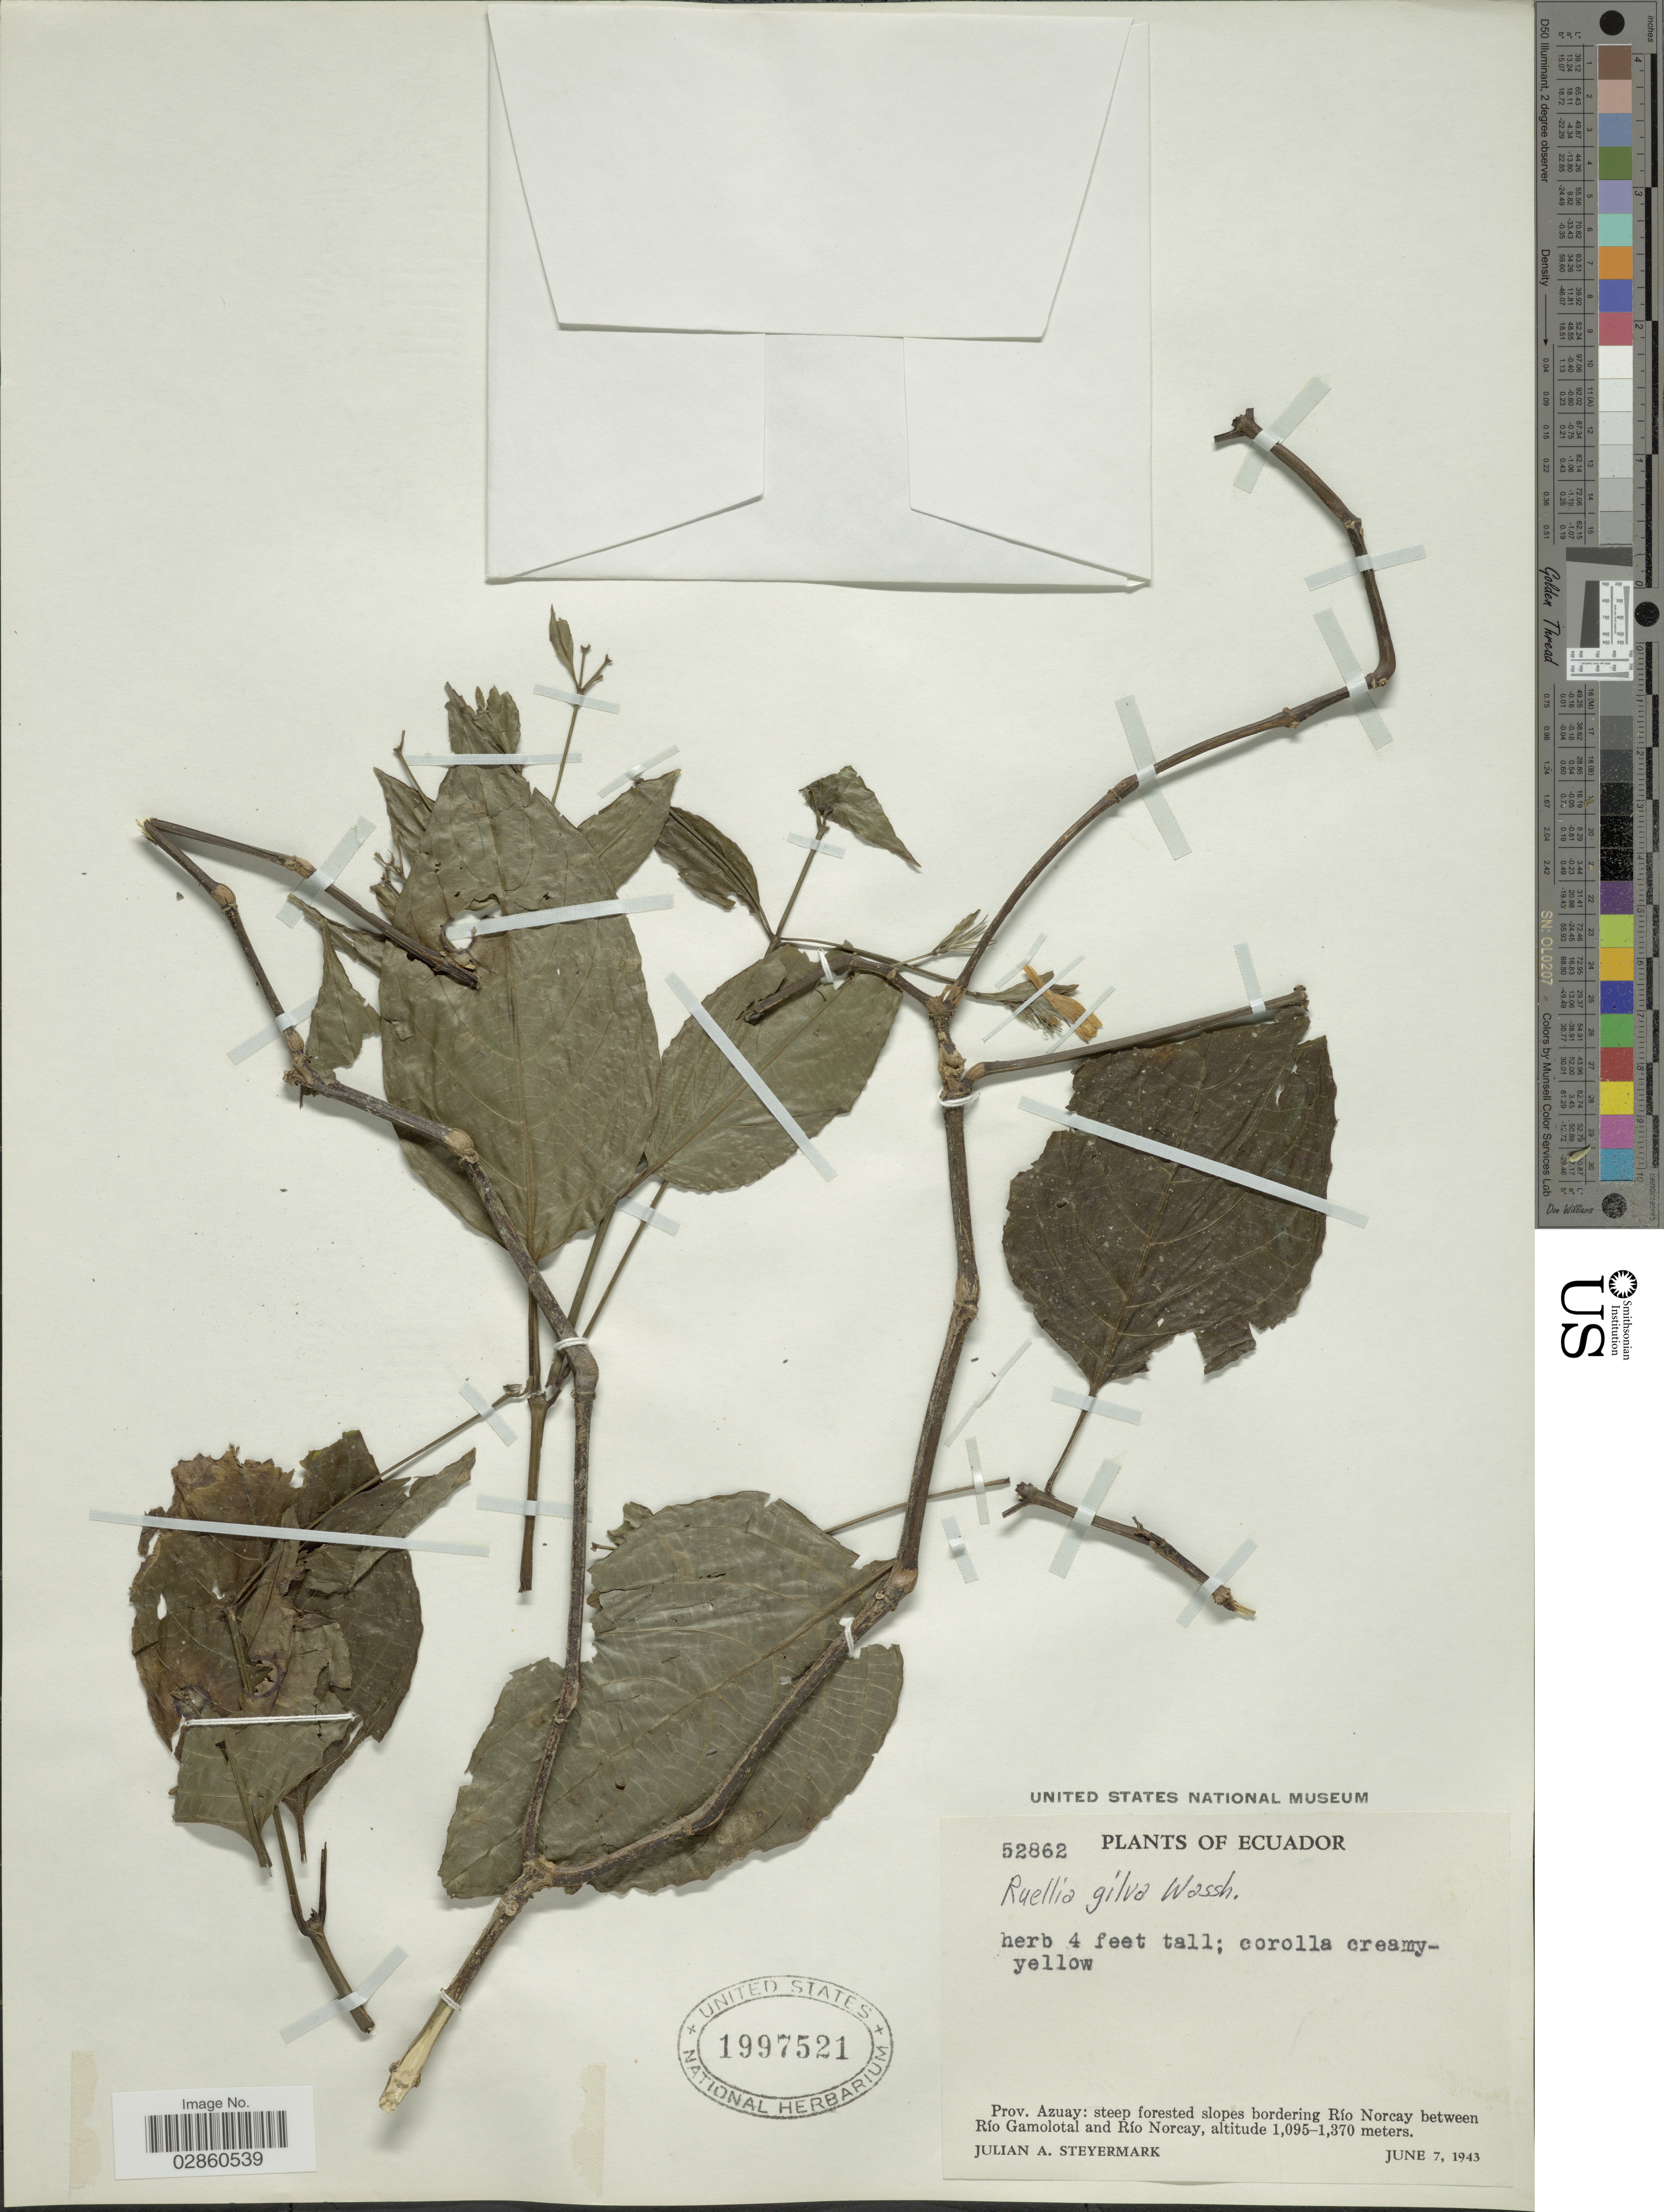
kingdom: Plantae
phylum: Tracheophyta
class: Magnoliopsida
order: Lamiales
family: Acanthaceae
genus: Ruellia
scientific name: Ruellia gilva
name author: Wassh.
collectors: J. Steyermark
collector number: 52862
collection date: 1943-06-07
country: Ecuador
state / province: Azuay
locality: Prov. Azuay: steep forested slopes bordering Río Norcay between Río Gamolotal and Río Norcay.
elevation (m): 1095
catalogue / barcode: US 1997521